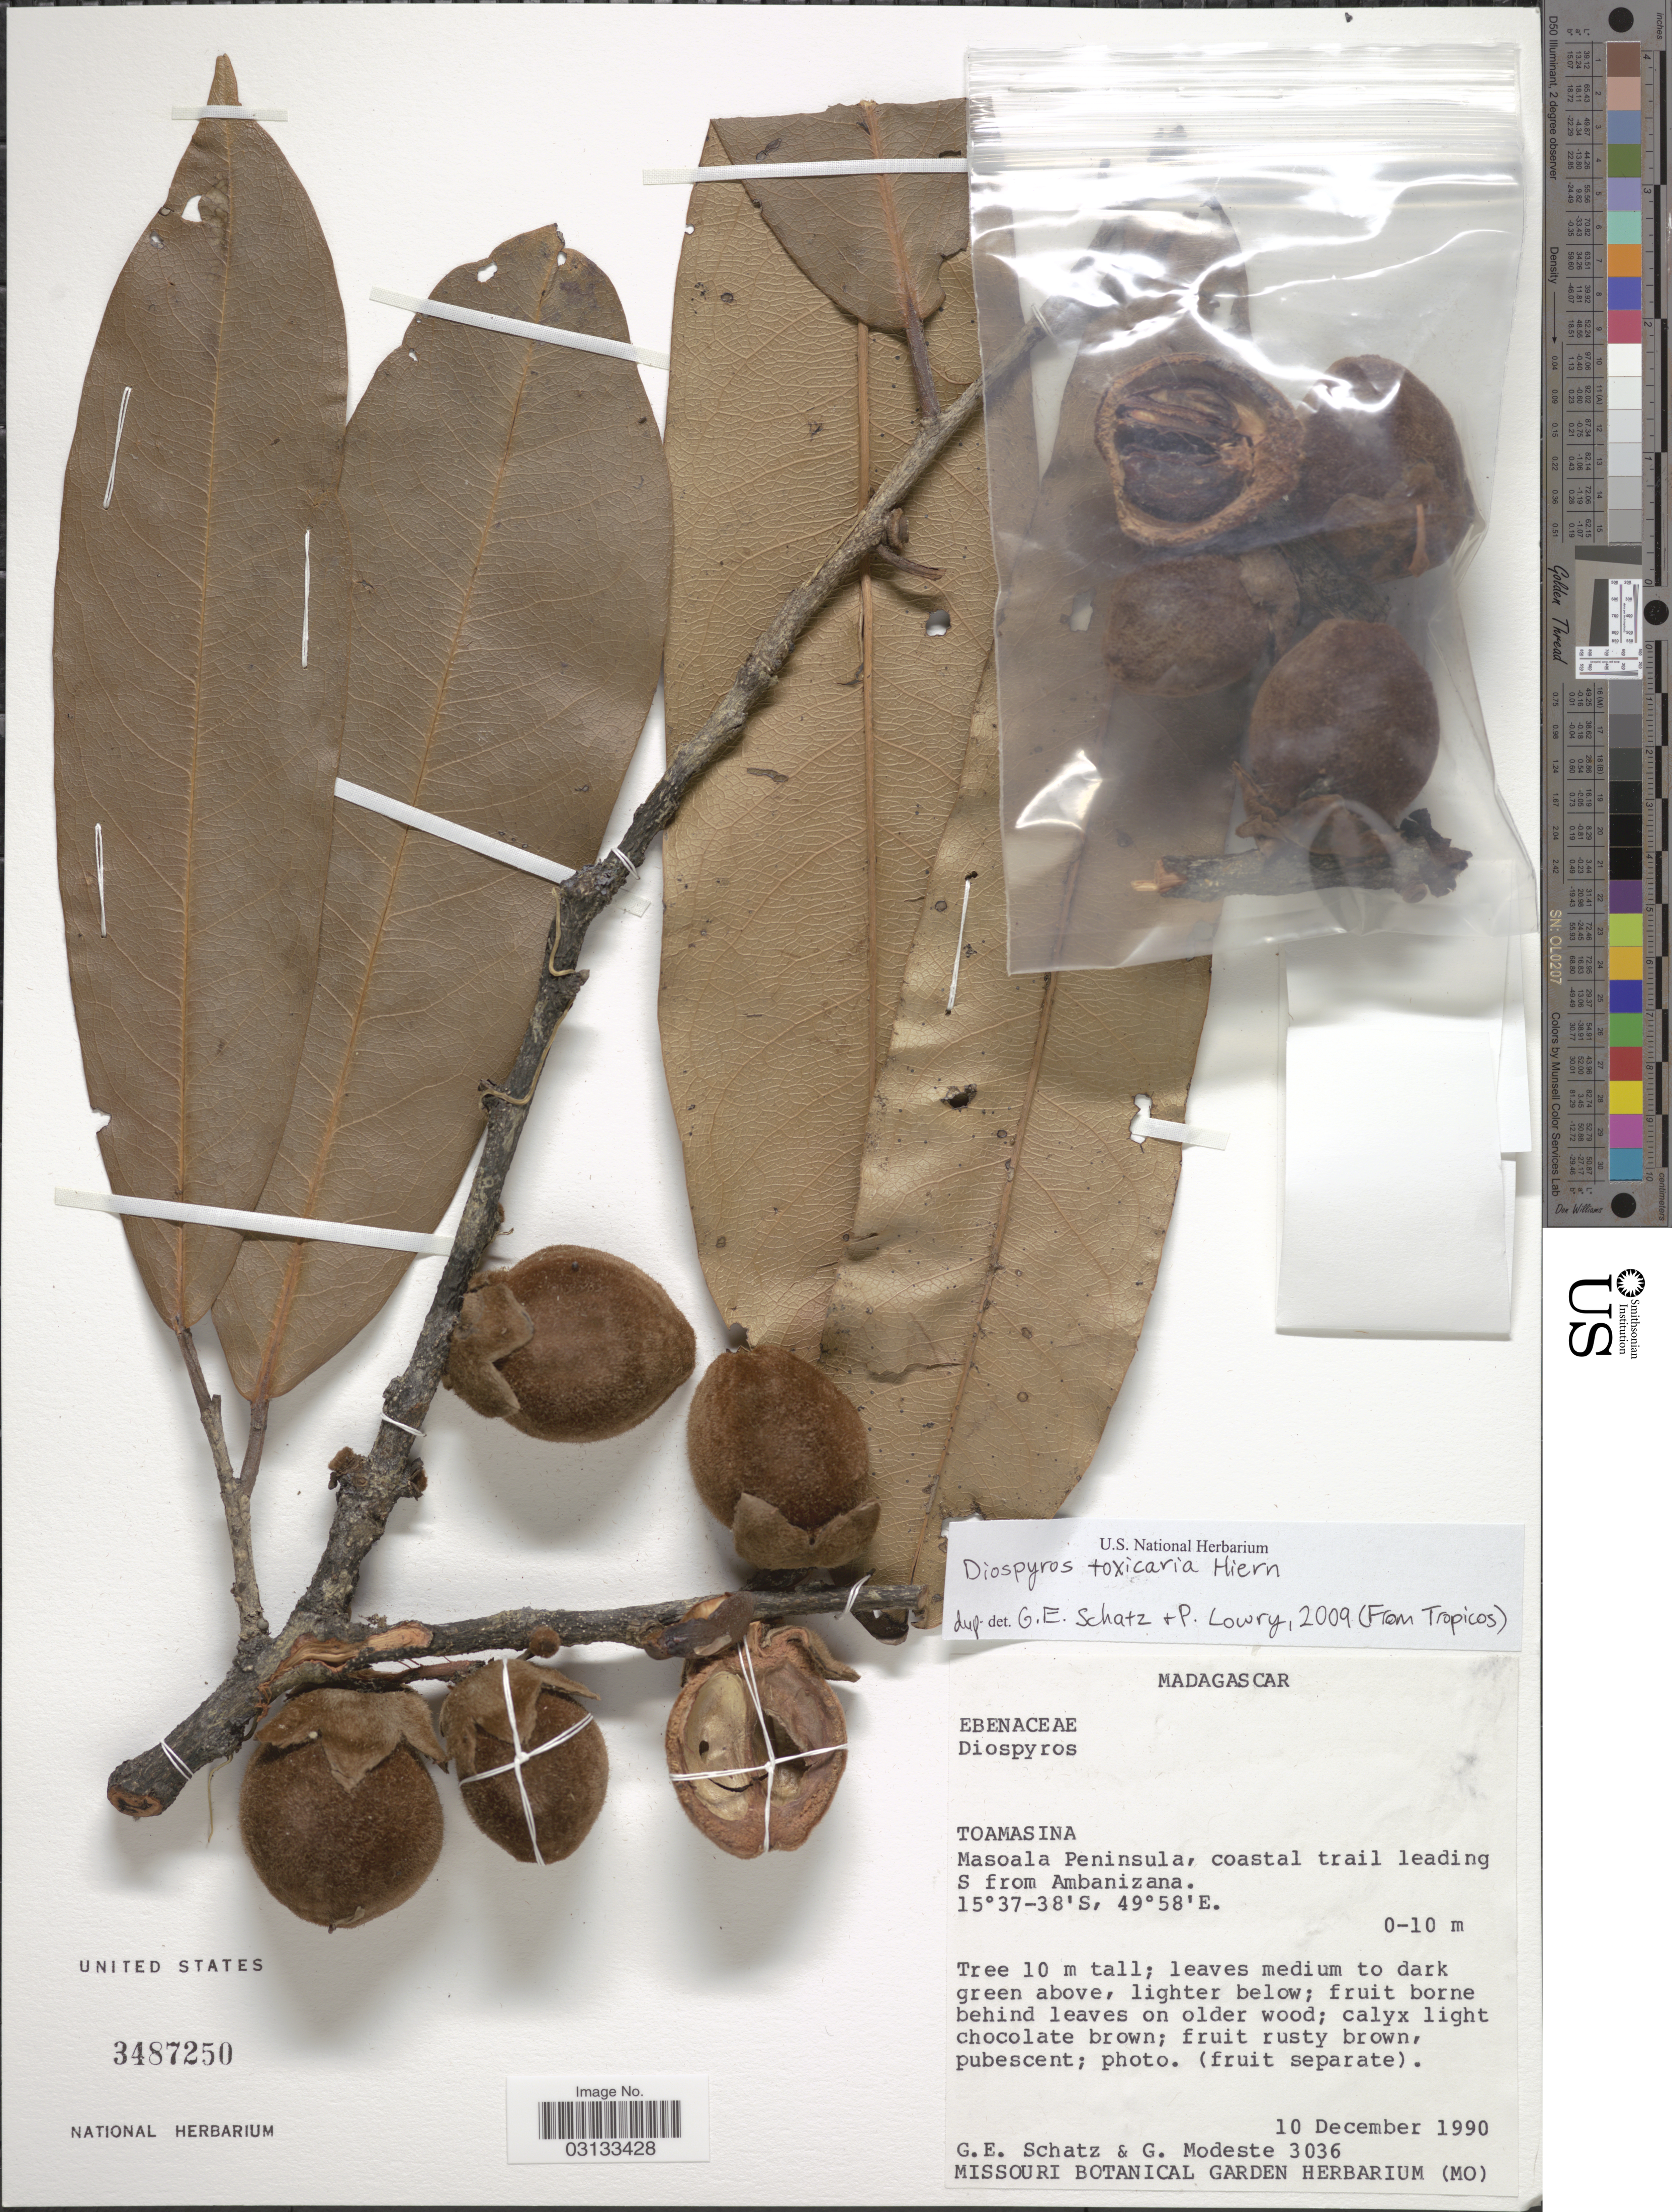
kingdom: Plantae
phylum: Tracheophyta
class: Magnoliopsida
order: Ericales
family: Ebenaceae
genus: Diospyros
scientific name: Diospyros toxicaria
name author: Hiern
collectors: G. Schatz & G. Modeste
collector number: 3036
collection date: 1990-12-10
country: Madagascar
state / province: Analanjirofo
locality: Masoala Peninsula, coastal trail leading S from Ambanizana.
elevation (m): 0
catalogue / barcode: US 3487250